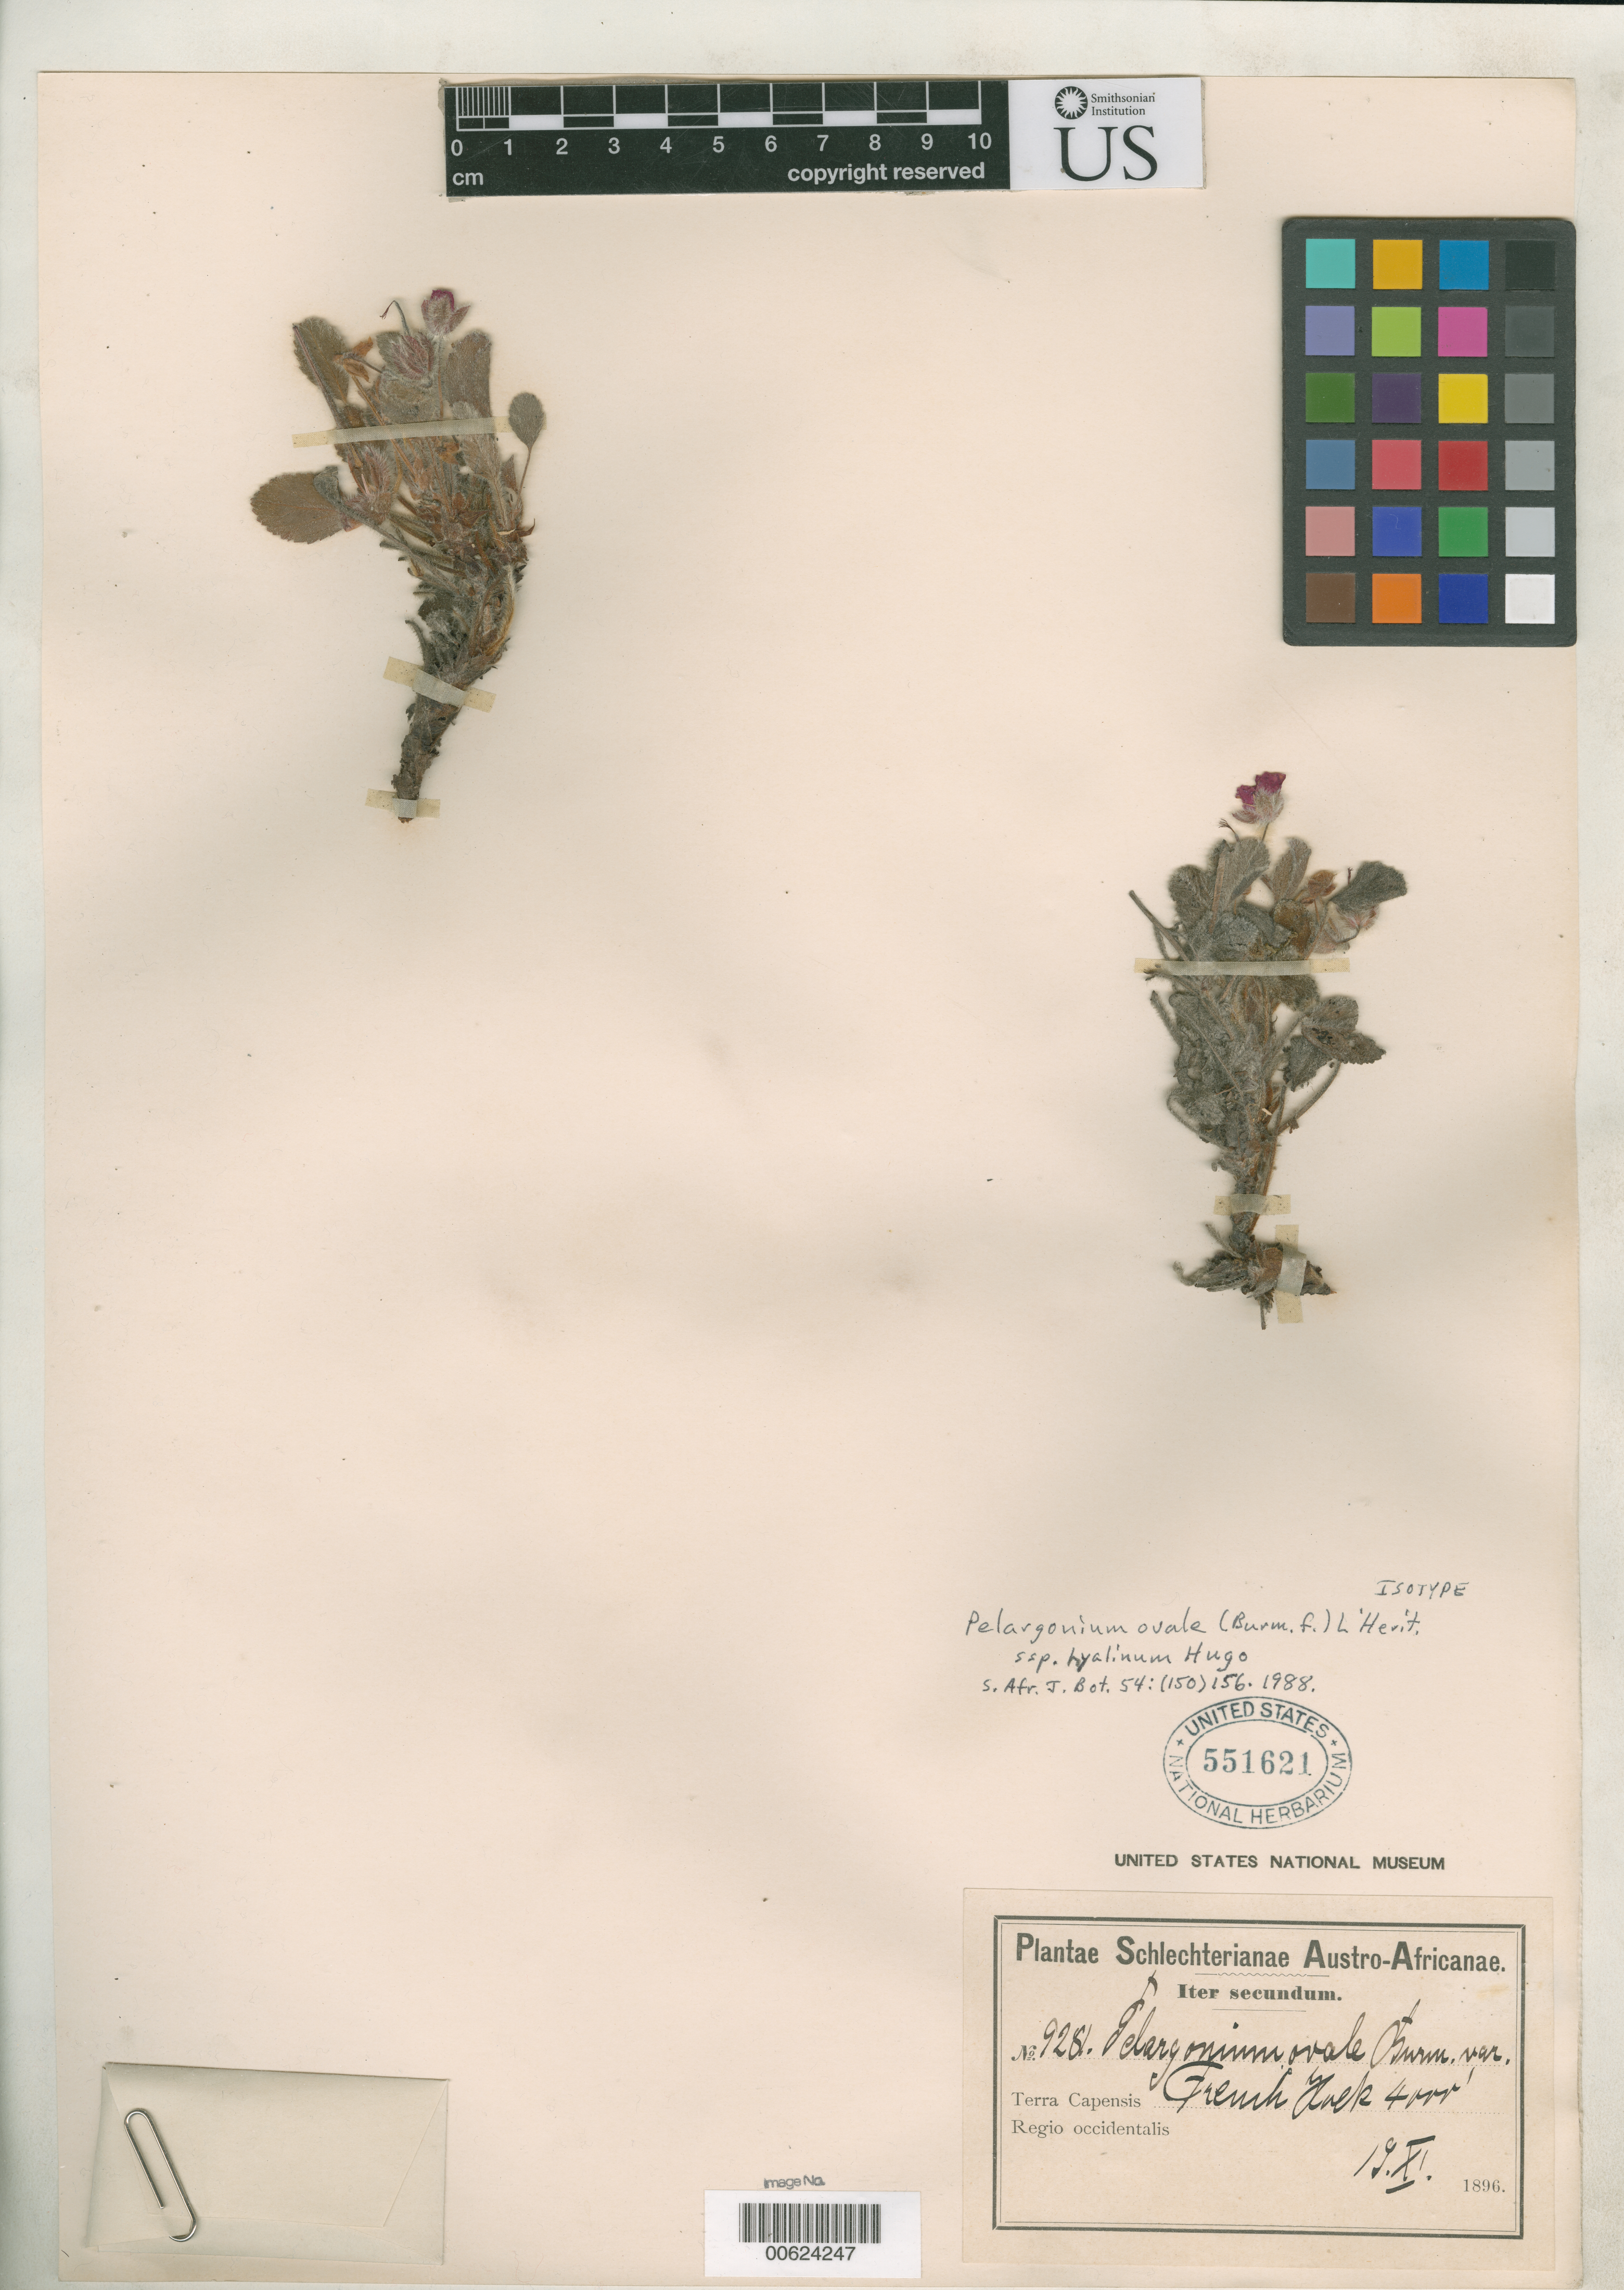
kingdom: Plantae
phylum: Tracheophyta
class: Magnoliopsida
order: Geraniales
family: Geraniaceae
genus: Pelargonium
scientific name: Pelargonium ovale subsp. hyalinum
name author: Hugo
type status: Isotype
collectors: F. R. R. Schlechter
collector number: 928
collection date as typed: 19 Nov 1896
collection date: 1896-11-19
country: South Africa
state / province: Western Cape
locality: French Hoek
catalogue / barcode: US 551621